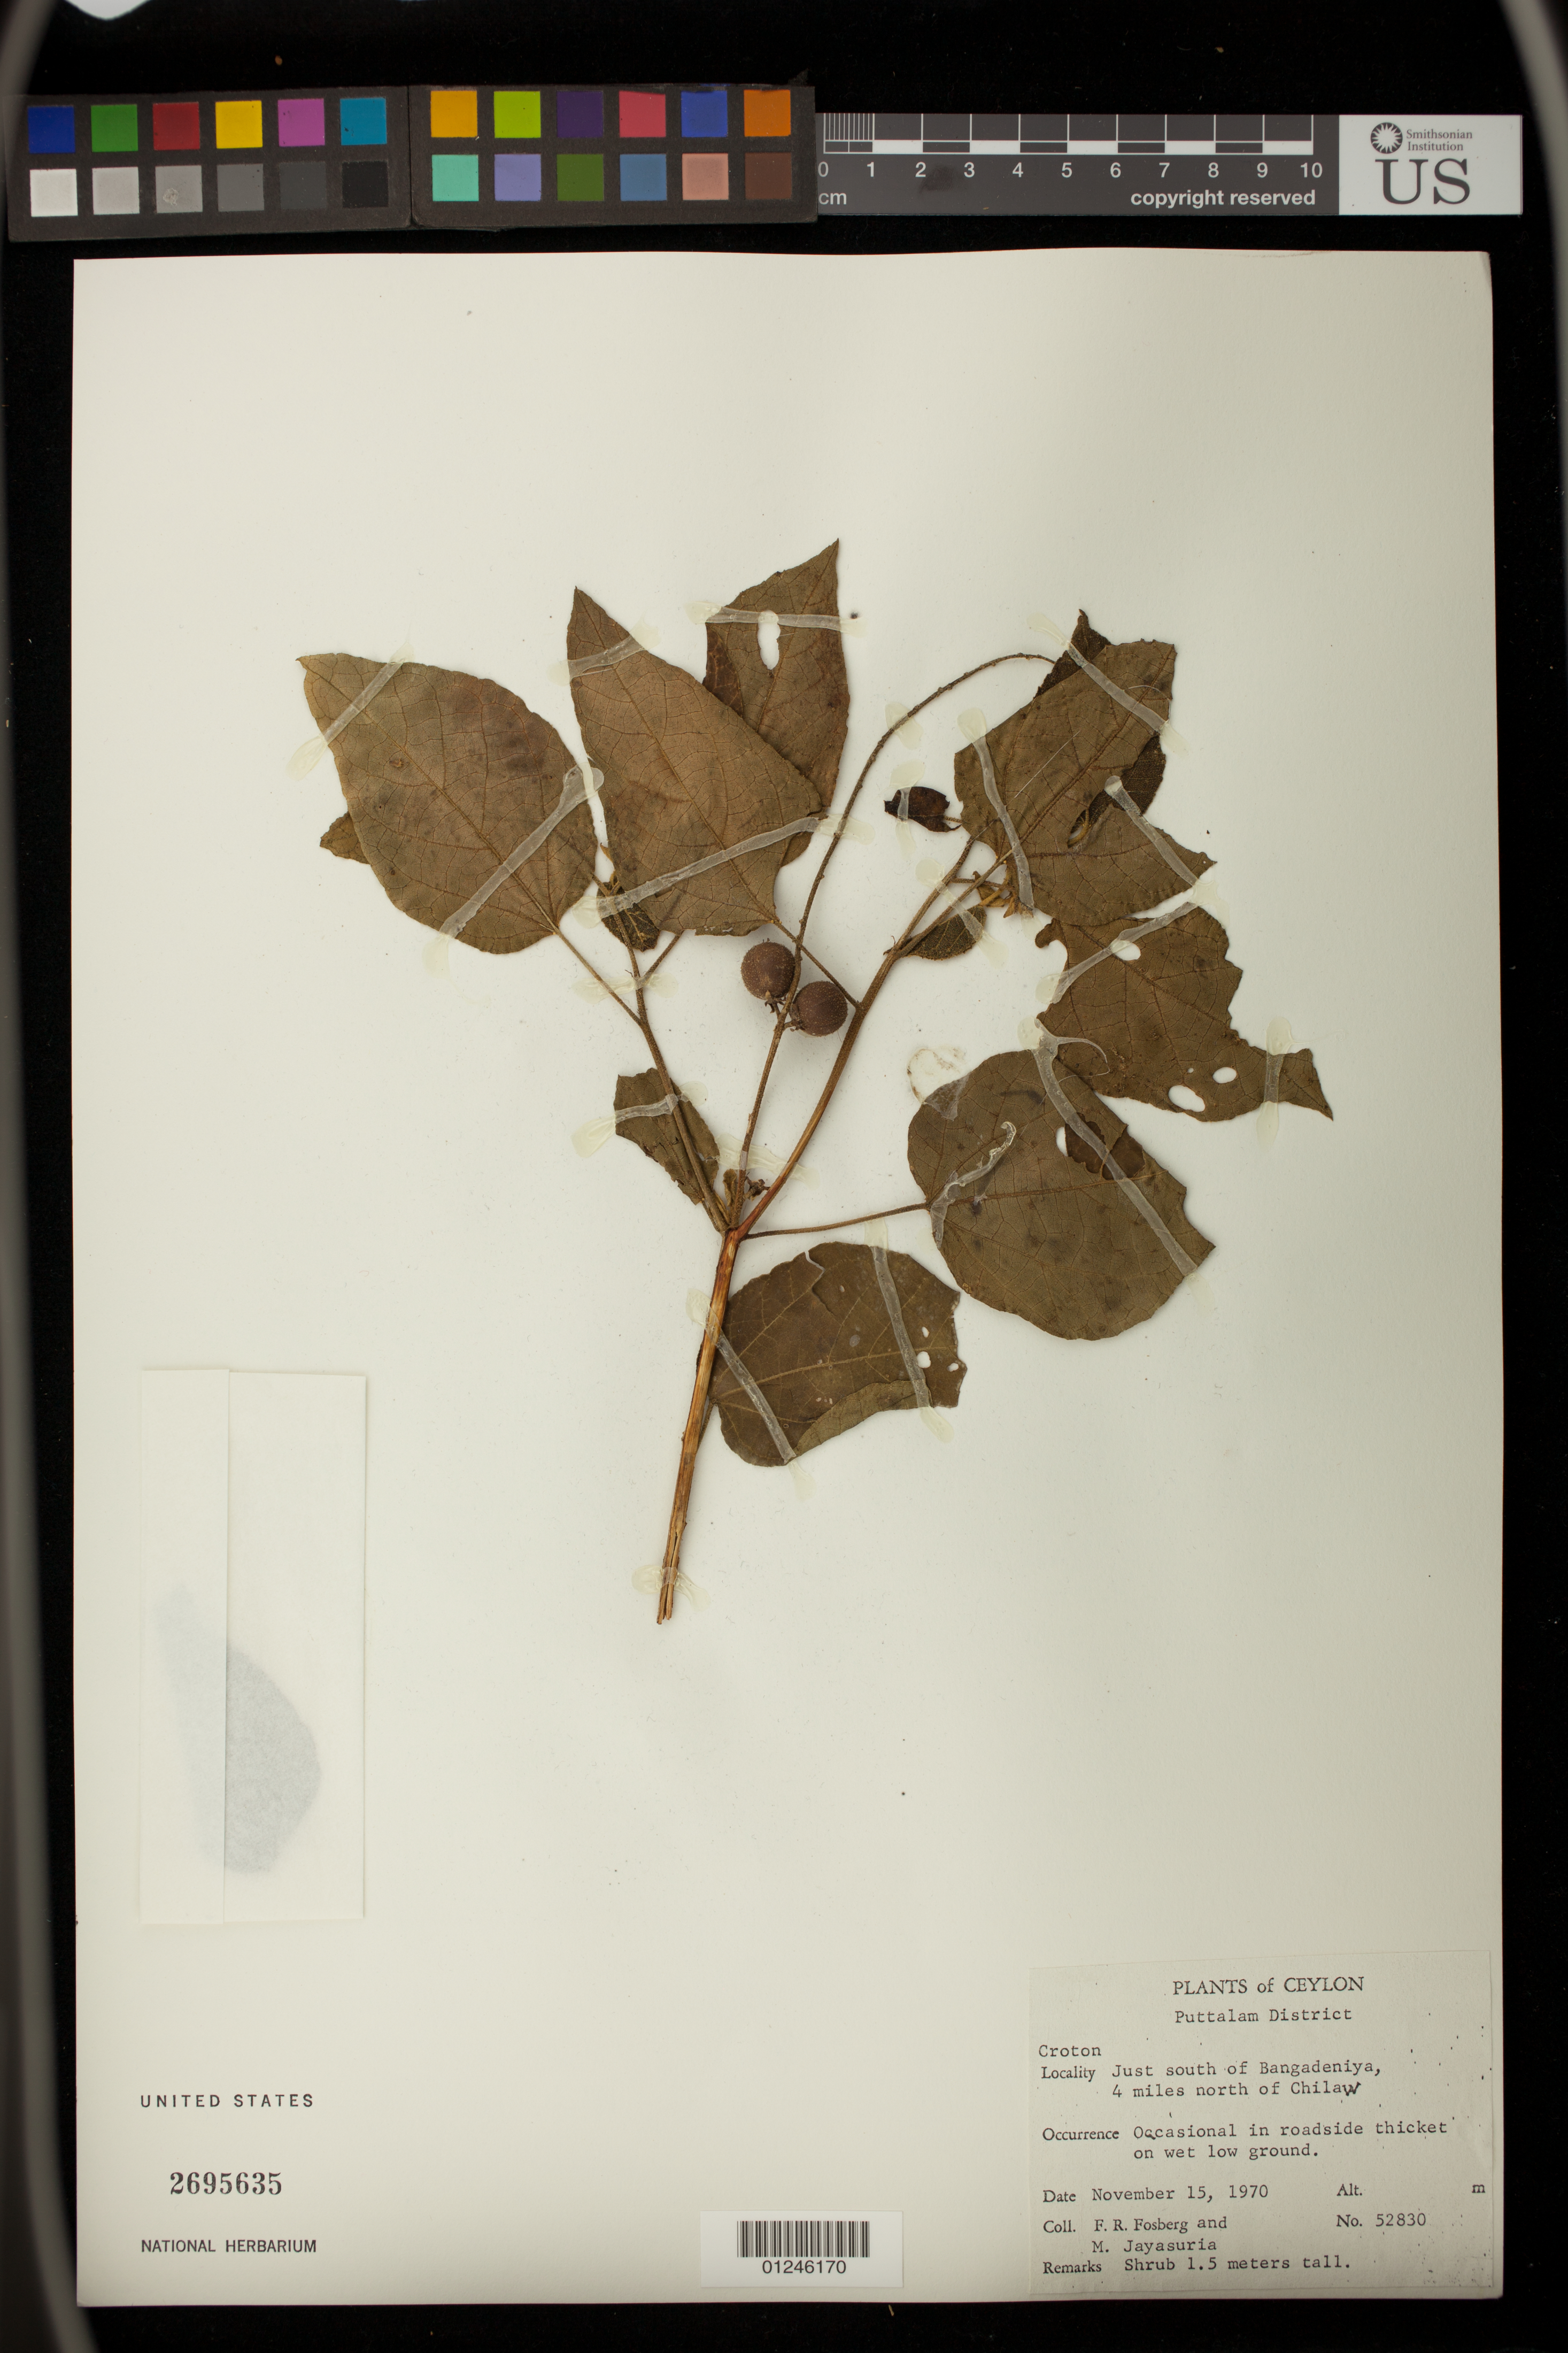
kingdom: Plantae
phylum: Tracheophyta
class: Magnoliopsida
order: Malpighiales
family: Euphorbiaceae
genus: Croton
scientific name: Croton sp.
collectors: F. R. Fosberg & M. Jayasuria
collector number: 52830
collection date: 1970-11-15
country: Sri Lanka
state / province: North Western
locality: Puttalam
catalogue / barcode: US 2695635